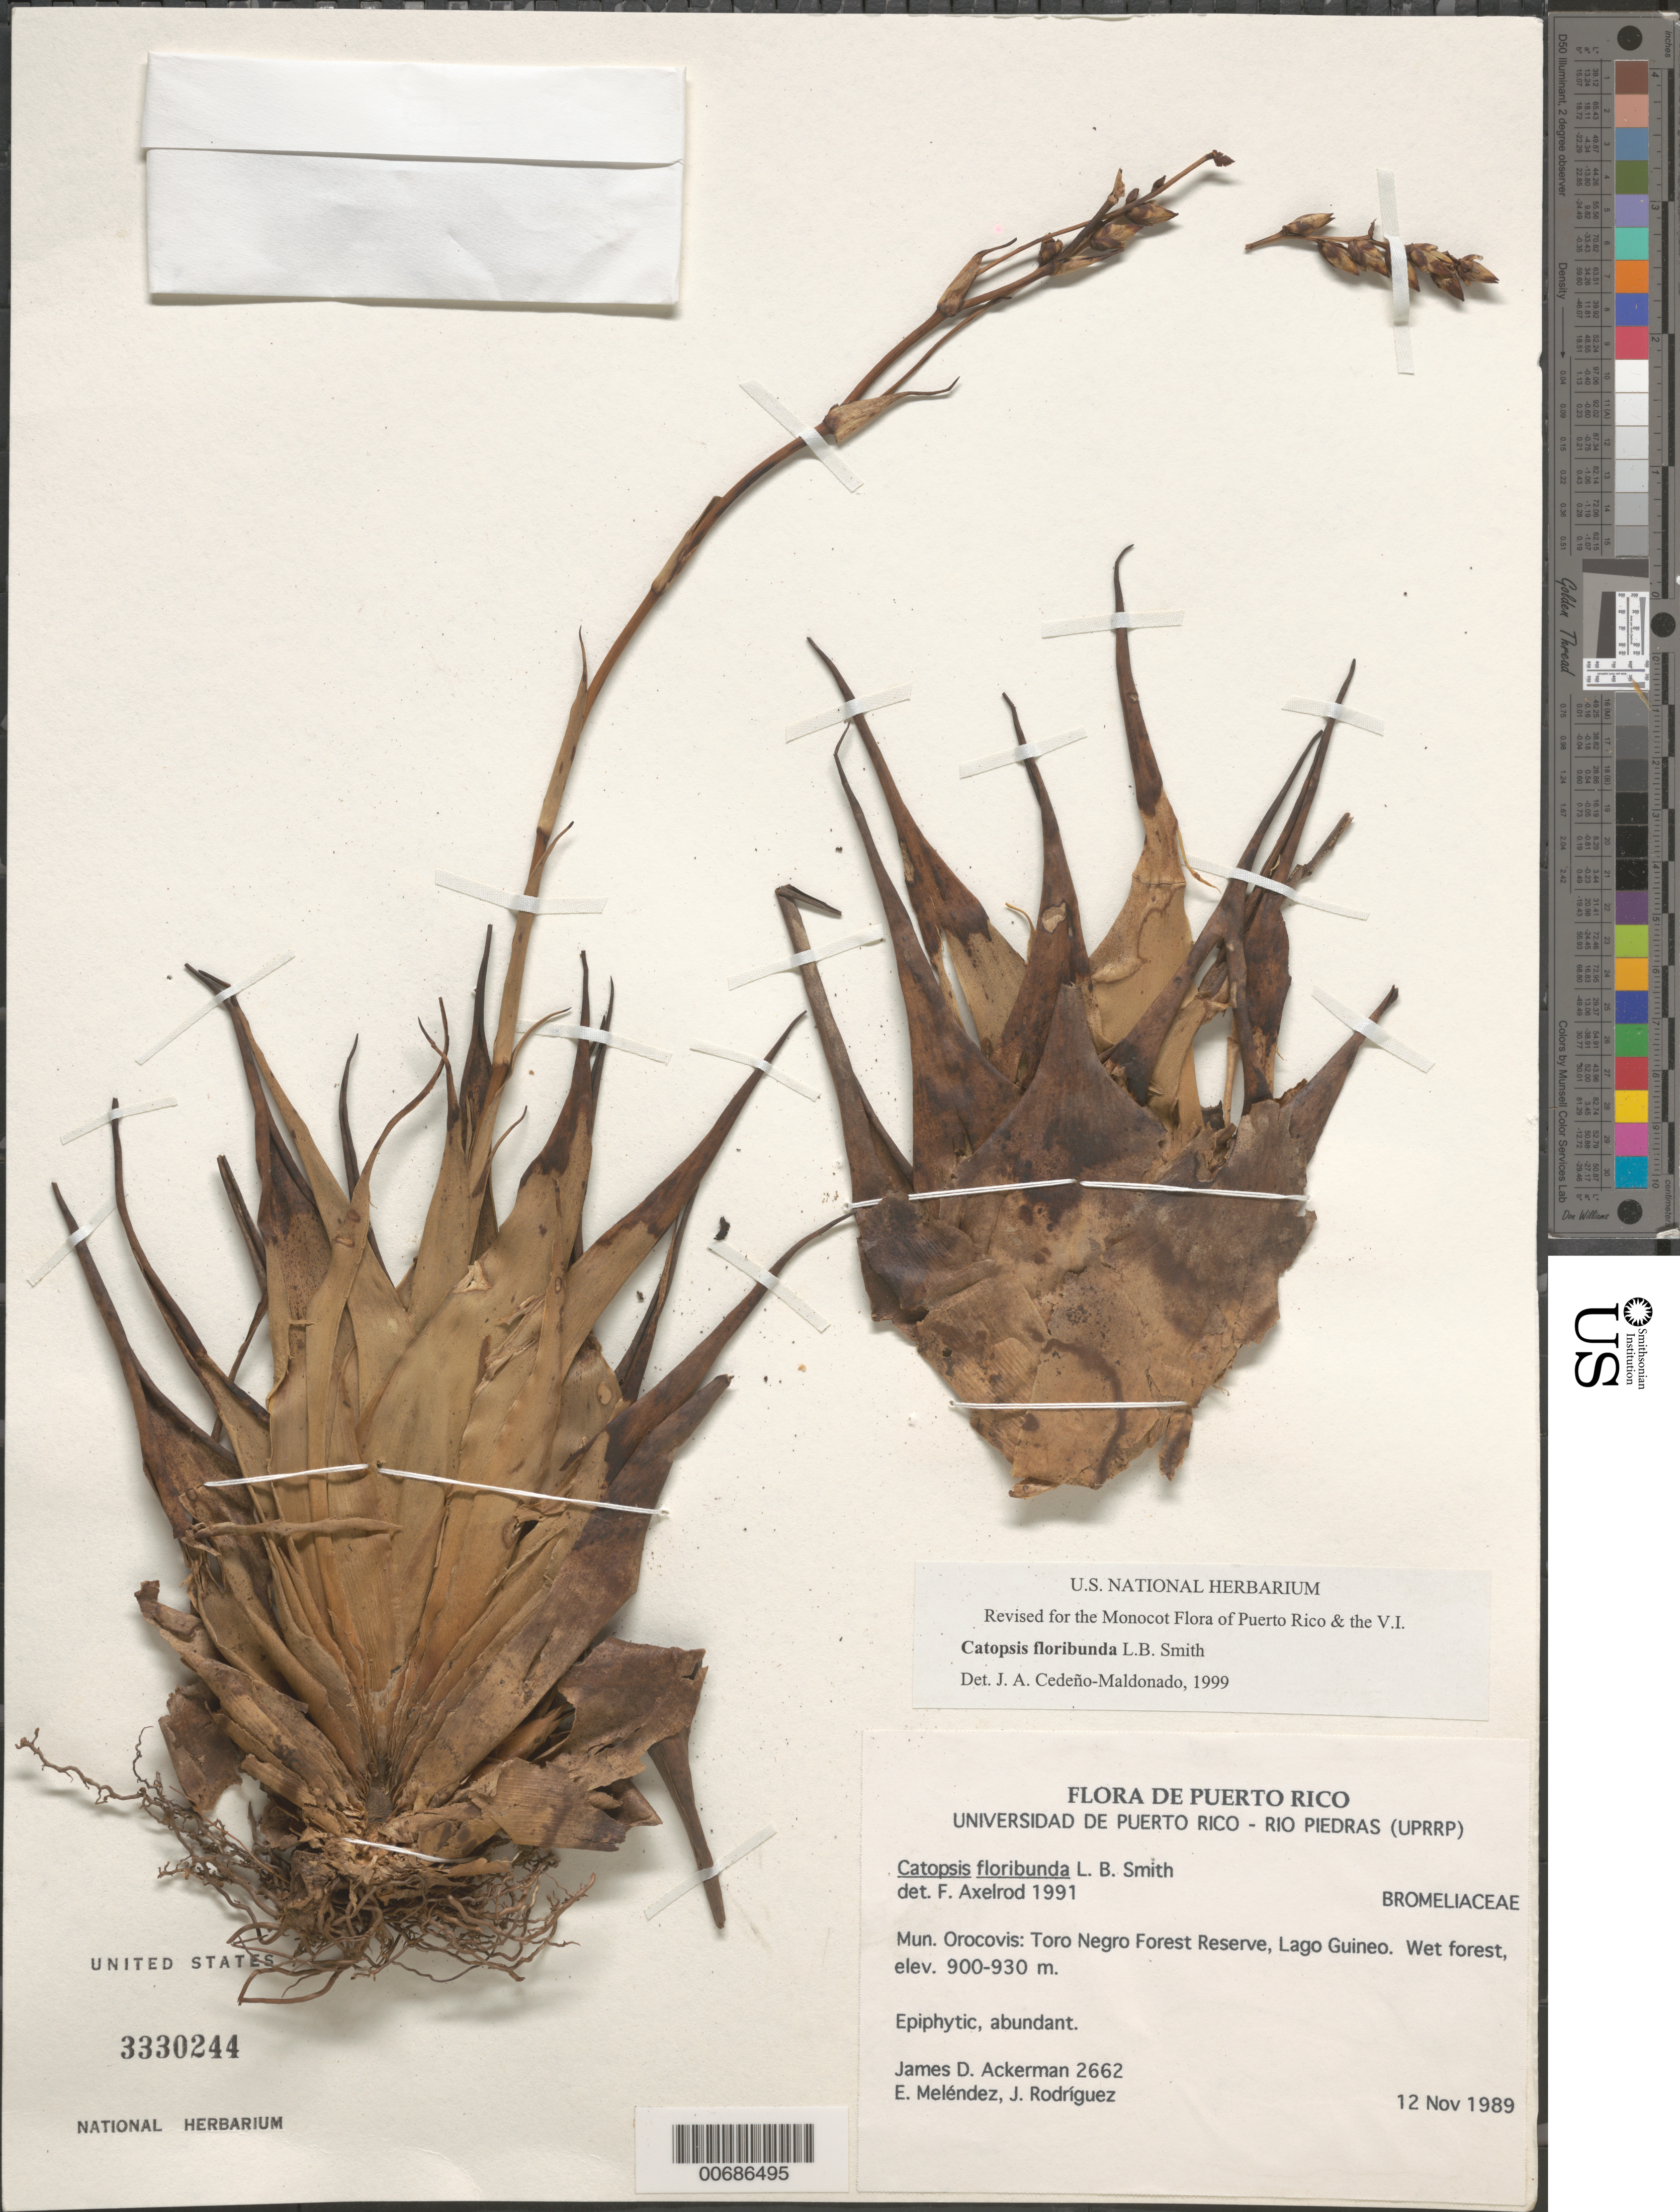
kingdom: Plantae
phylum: Tracheophyta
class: Liliopsida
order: Poales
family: Bromeliaceae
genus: Catopsis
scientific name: Catopsis floribunda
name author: L.B. Sm.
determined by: Cedeño-Maldonado, J. A.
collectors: J. D. Ackerman, E. Meléndez & J. Rodríguez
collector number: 2662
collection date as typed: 12 Nov 1989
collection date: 1989-11-12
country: Puerto Rico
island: Greater Antilles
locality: Mun. Orocovis: Toro Negro Forest Reserve, Lago Guineo.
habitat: Wet forest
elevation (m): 900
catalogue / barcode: US 3330244